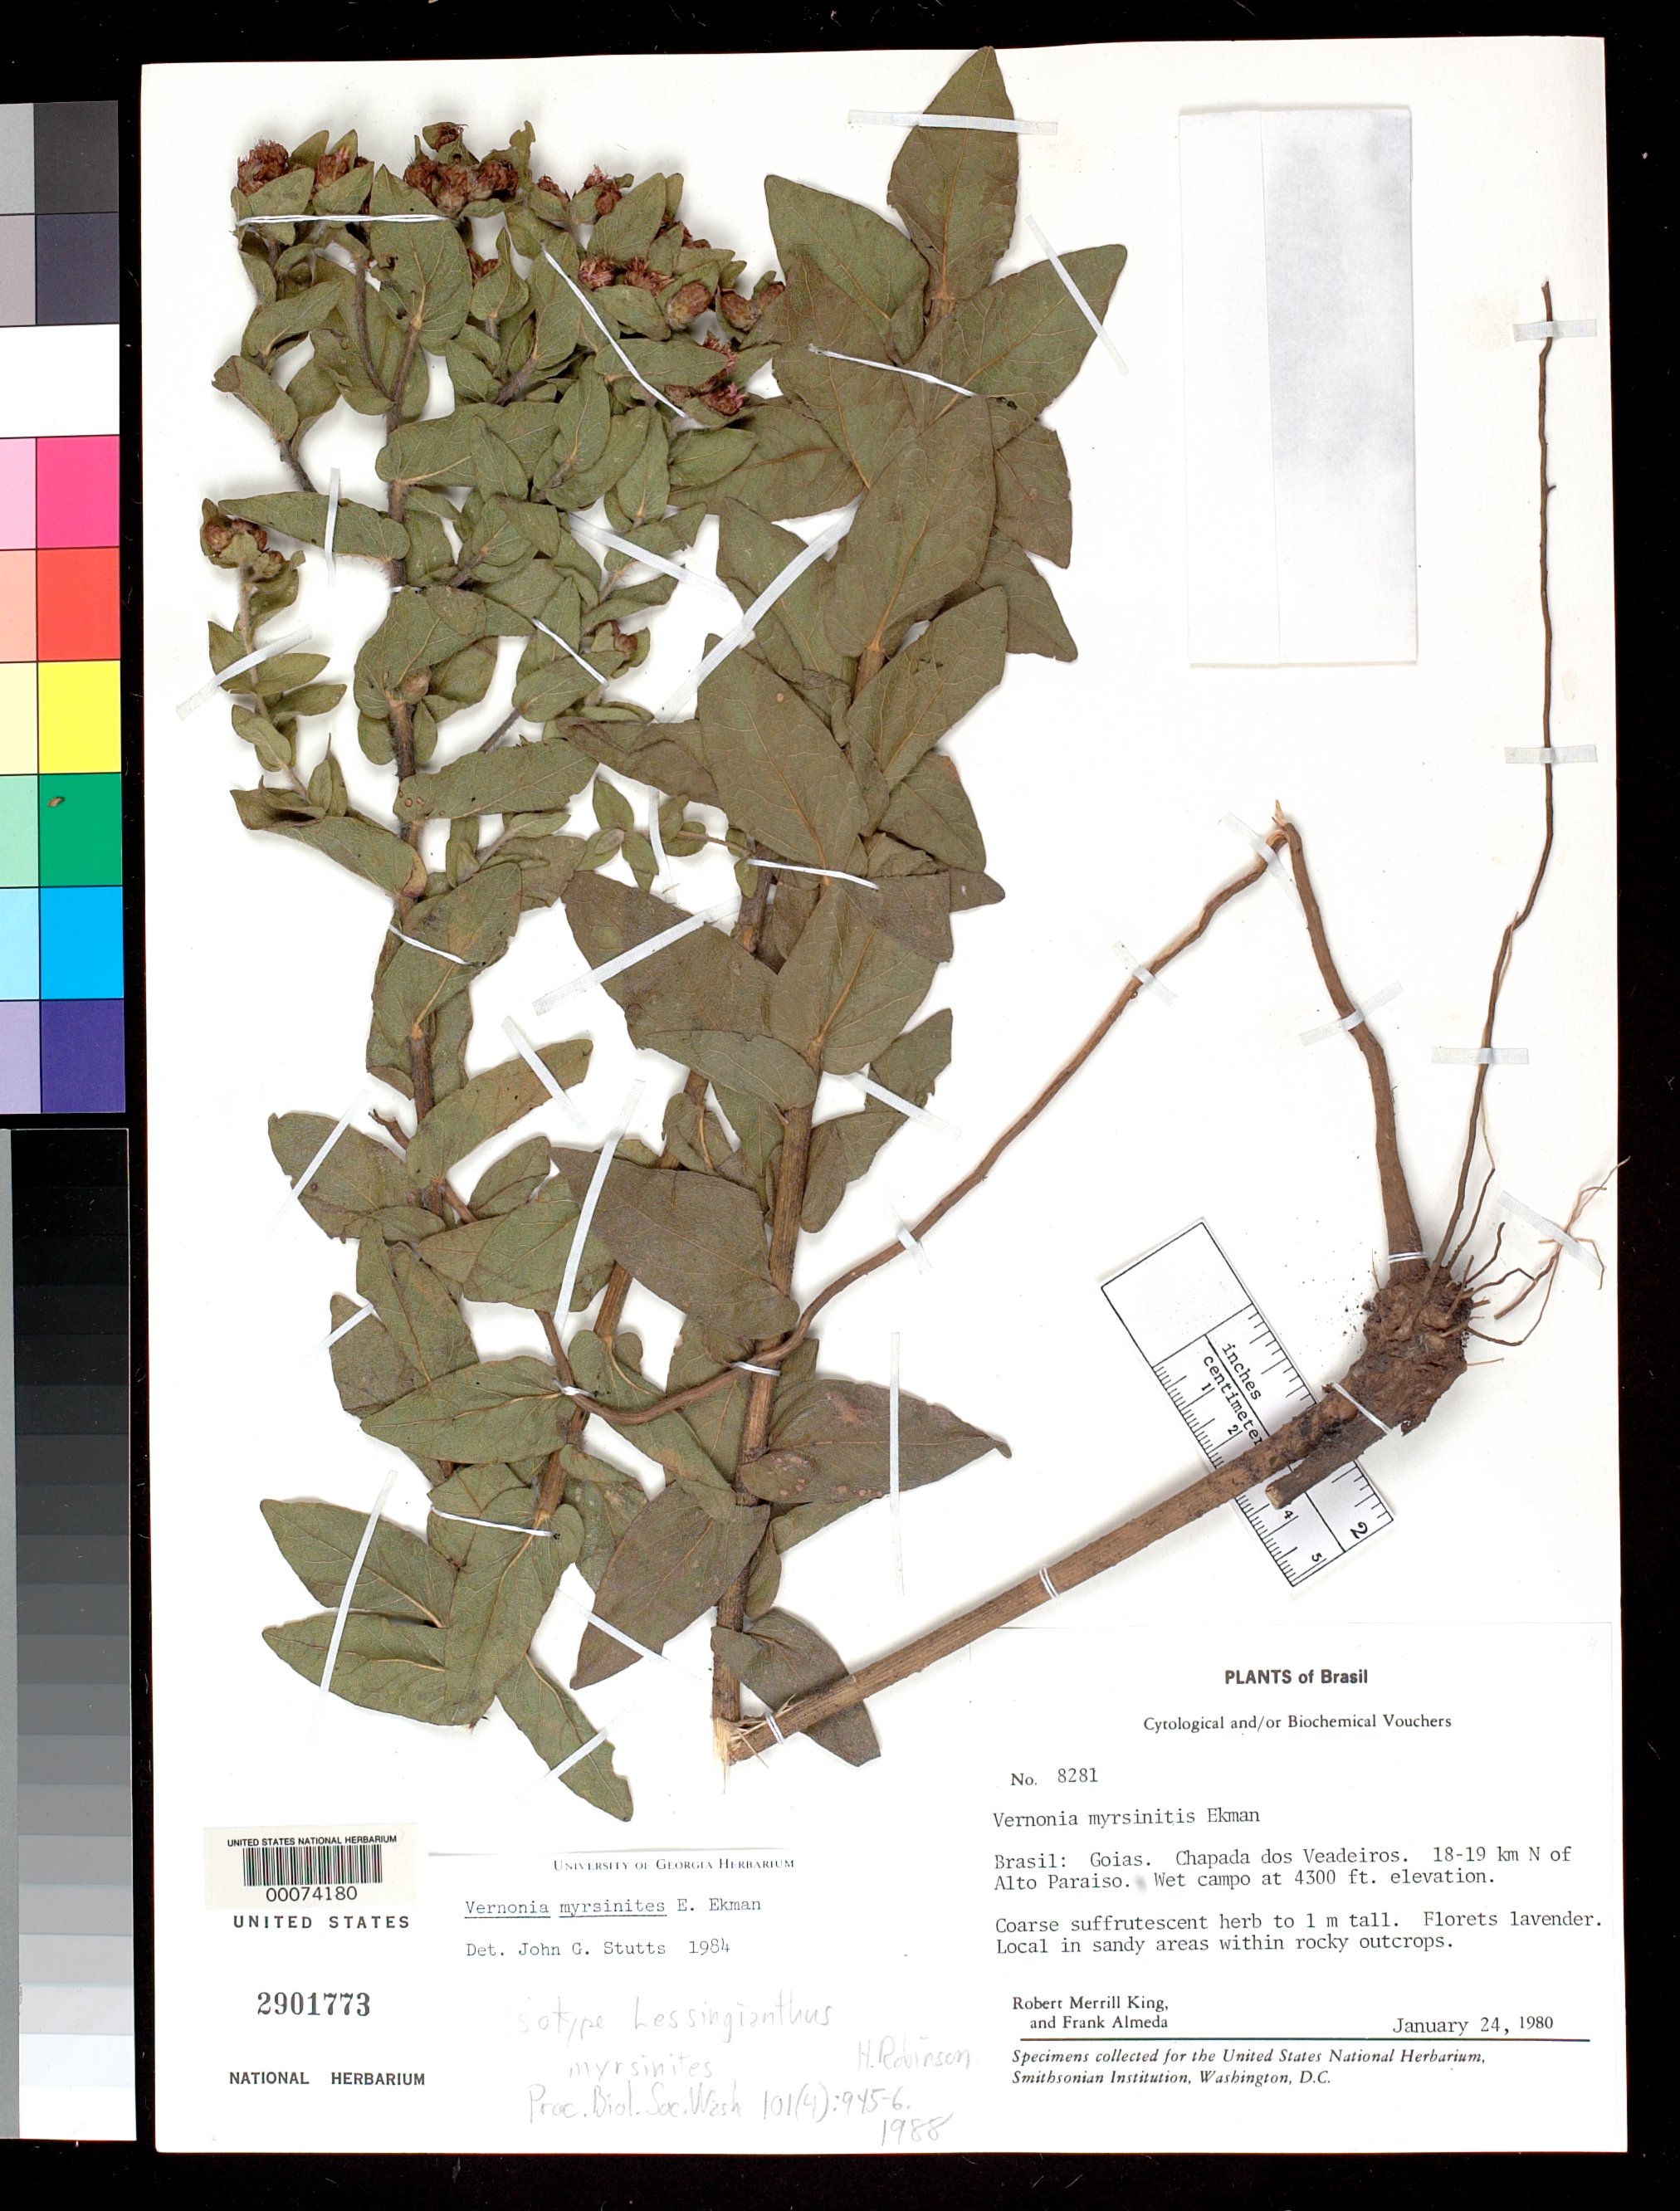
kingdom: Plantae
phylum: Tracheophyta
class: Magnoliopsida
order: Asterales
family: Asteraceae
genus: Lessingianthus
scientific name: Lessingianthus myrsinites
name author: H. Rob.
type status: Isotype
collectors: R. M. King & F. Almeda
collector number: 8281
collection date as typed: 24 Jan 1980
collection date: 1980-01-24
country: Brazil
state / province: Goiás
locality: Chapada de Veadeiros, 18-19 km N of Alto Paraiso.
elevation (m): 1311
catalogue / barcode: US 2901773